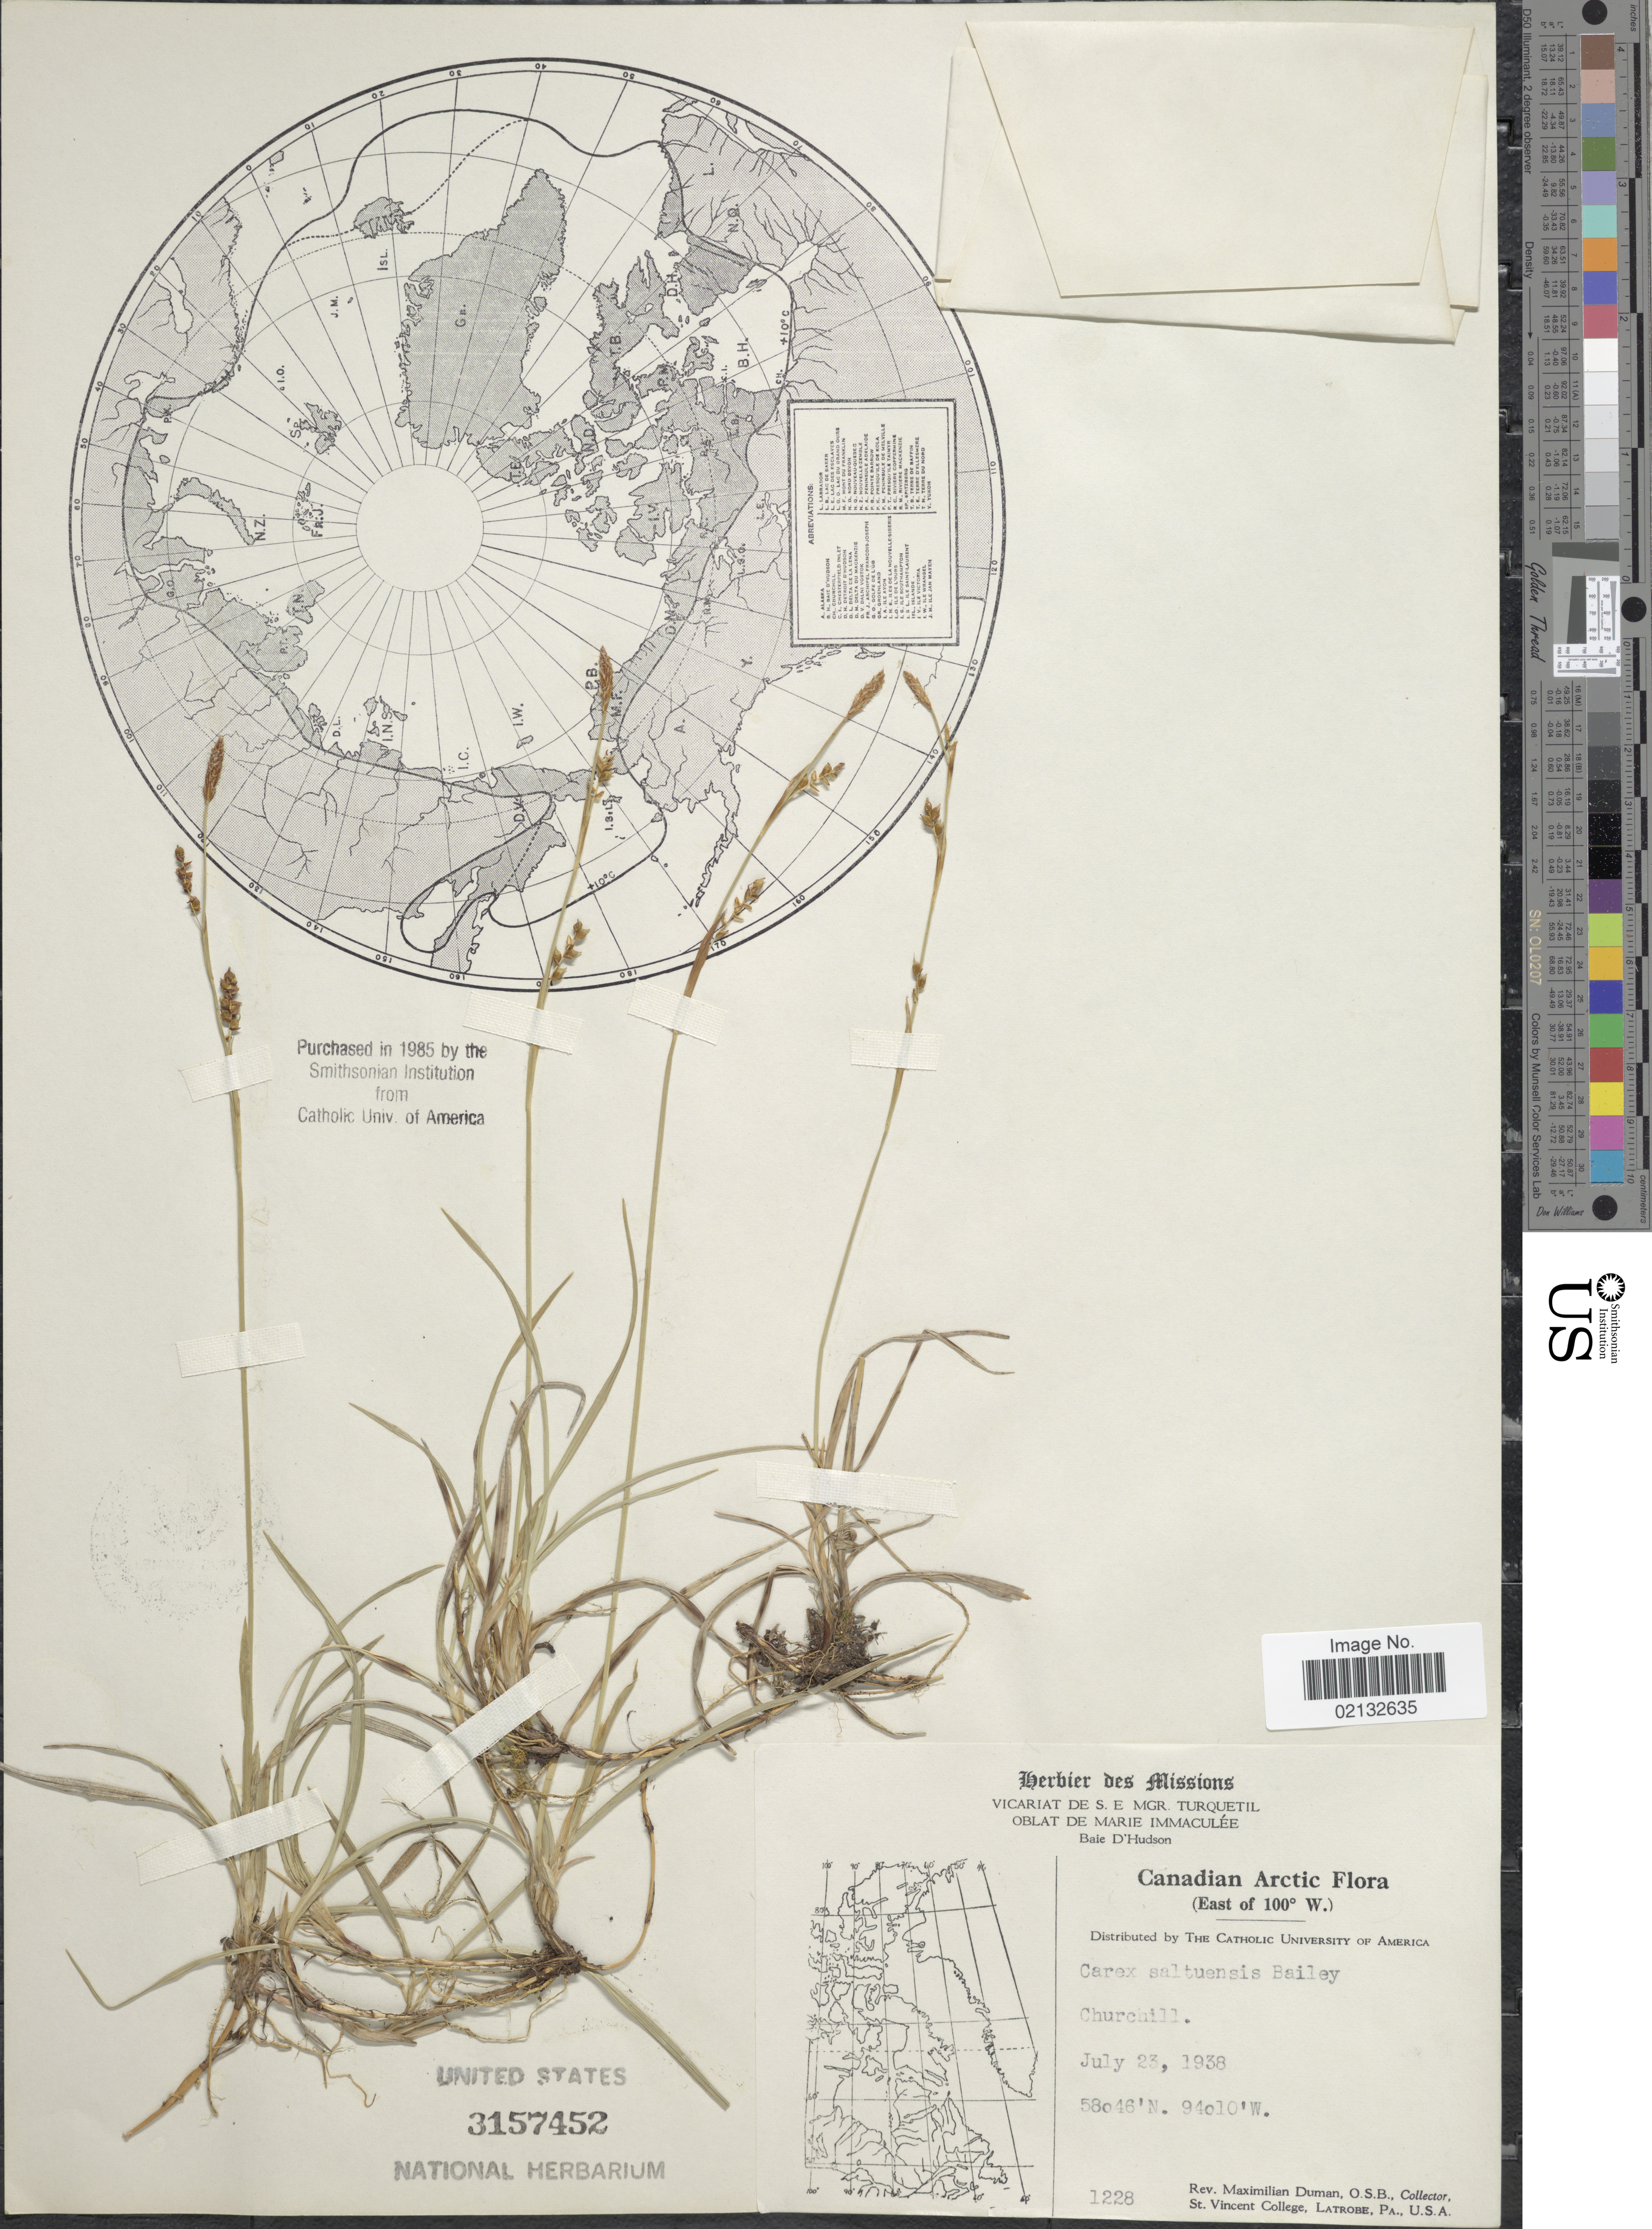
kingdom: Plantae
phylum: Tracheophyta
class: Liliopsida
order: Poales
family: Cyperaceae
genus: Carex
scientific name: Carex vaginata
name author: Tausch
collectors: M. Duman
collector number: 1228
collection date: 1938-07-23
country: Canada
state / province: Manitoba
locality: Canadian Arctic (East of 100º W.) Churchill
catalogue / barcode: US 3157452